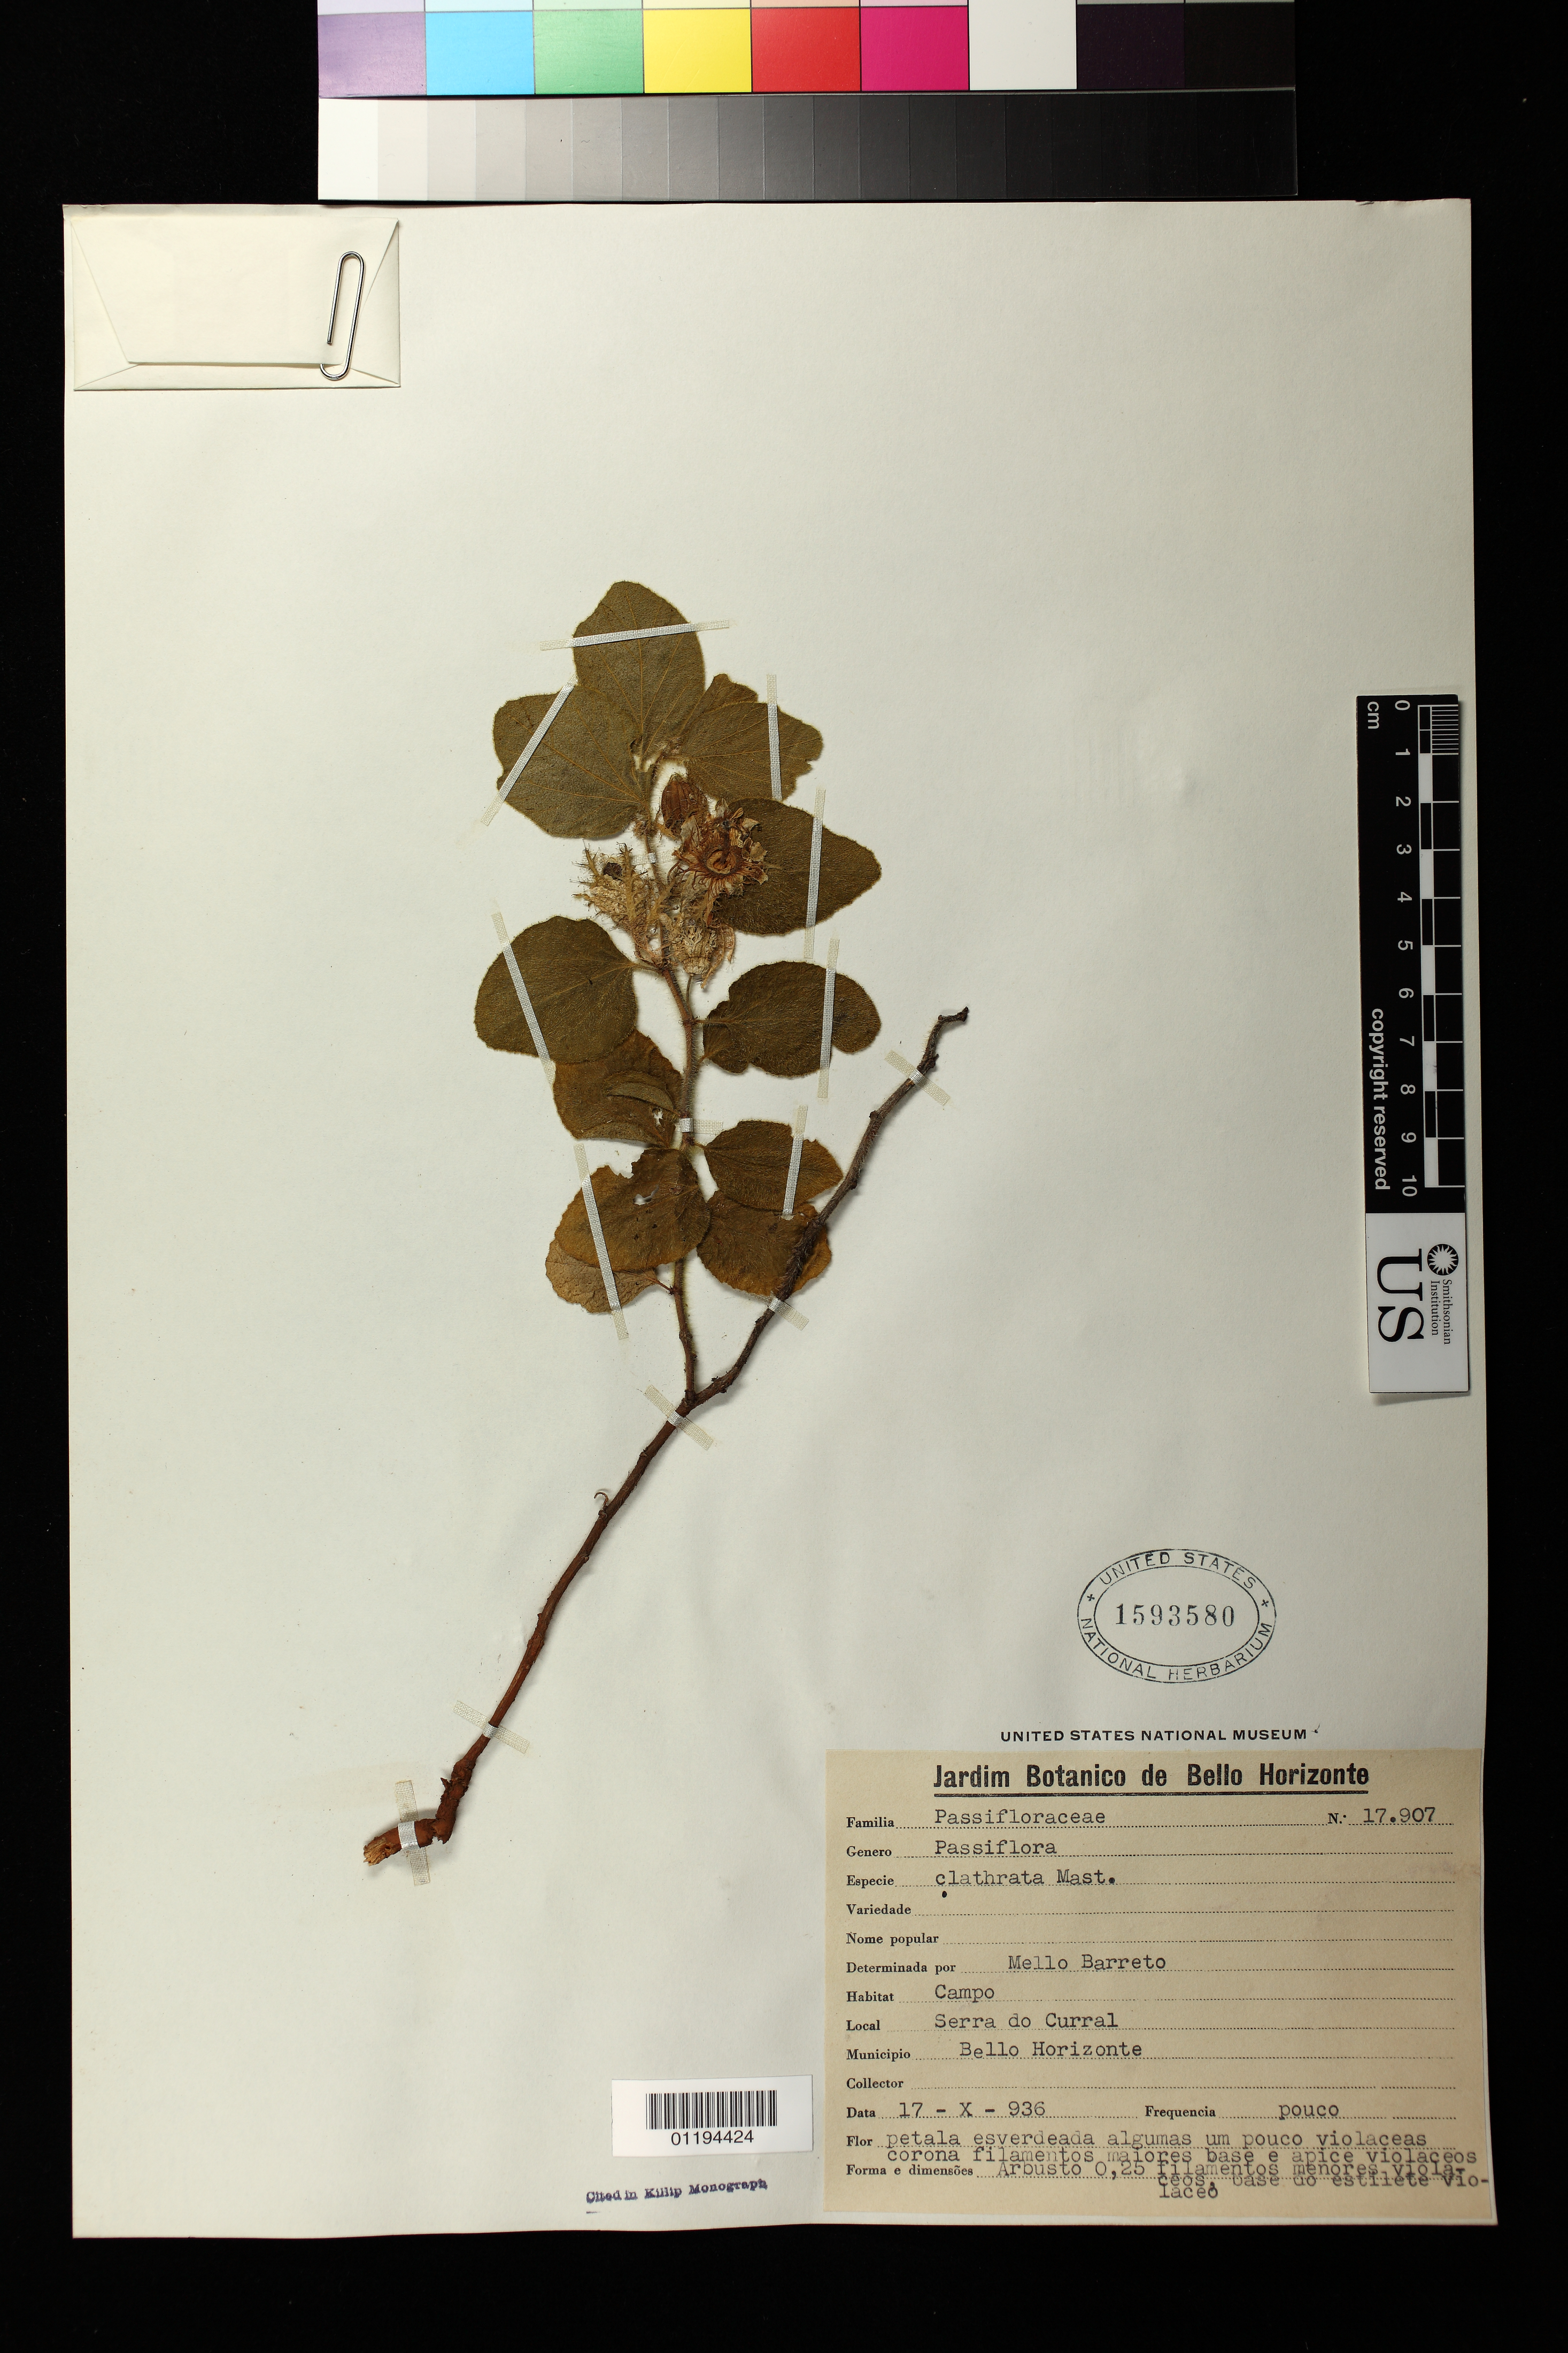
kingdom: Plantae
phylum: Tracheophyta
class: Magnoliopsida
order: Malpighiales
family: Passifloraceae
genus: Passiflora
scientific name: Passiflora clathrata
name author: Mast.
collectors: M. Barreto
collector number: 17907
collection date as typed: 17 Oct 1936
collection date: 1936-10-17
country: Brazil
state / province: Minas Gerais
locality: Serra do Curral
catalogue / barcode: US 1593580